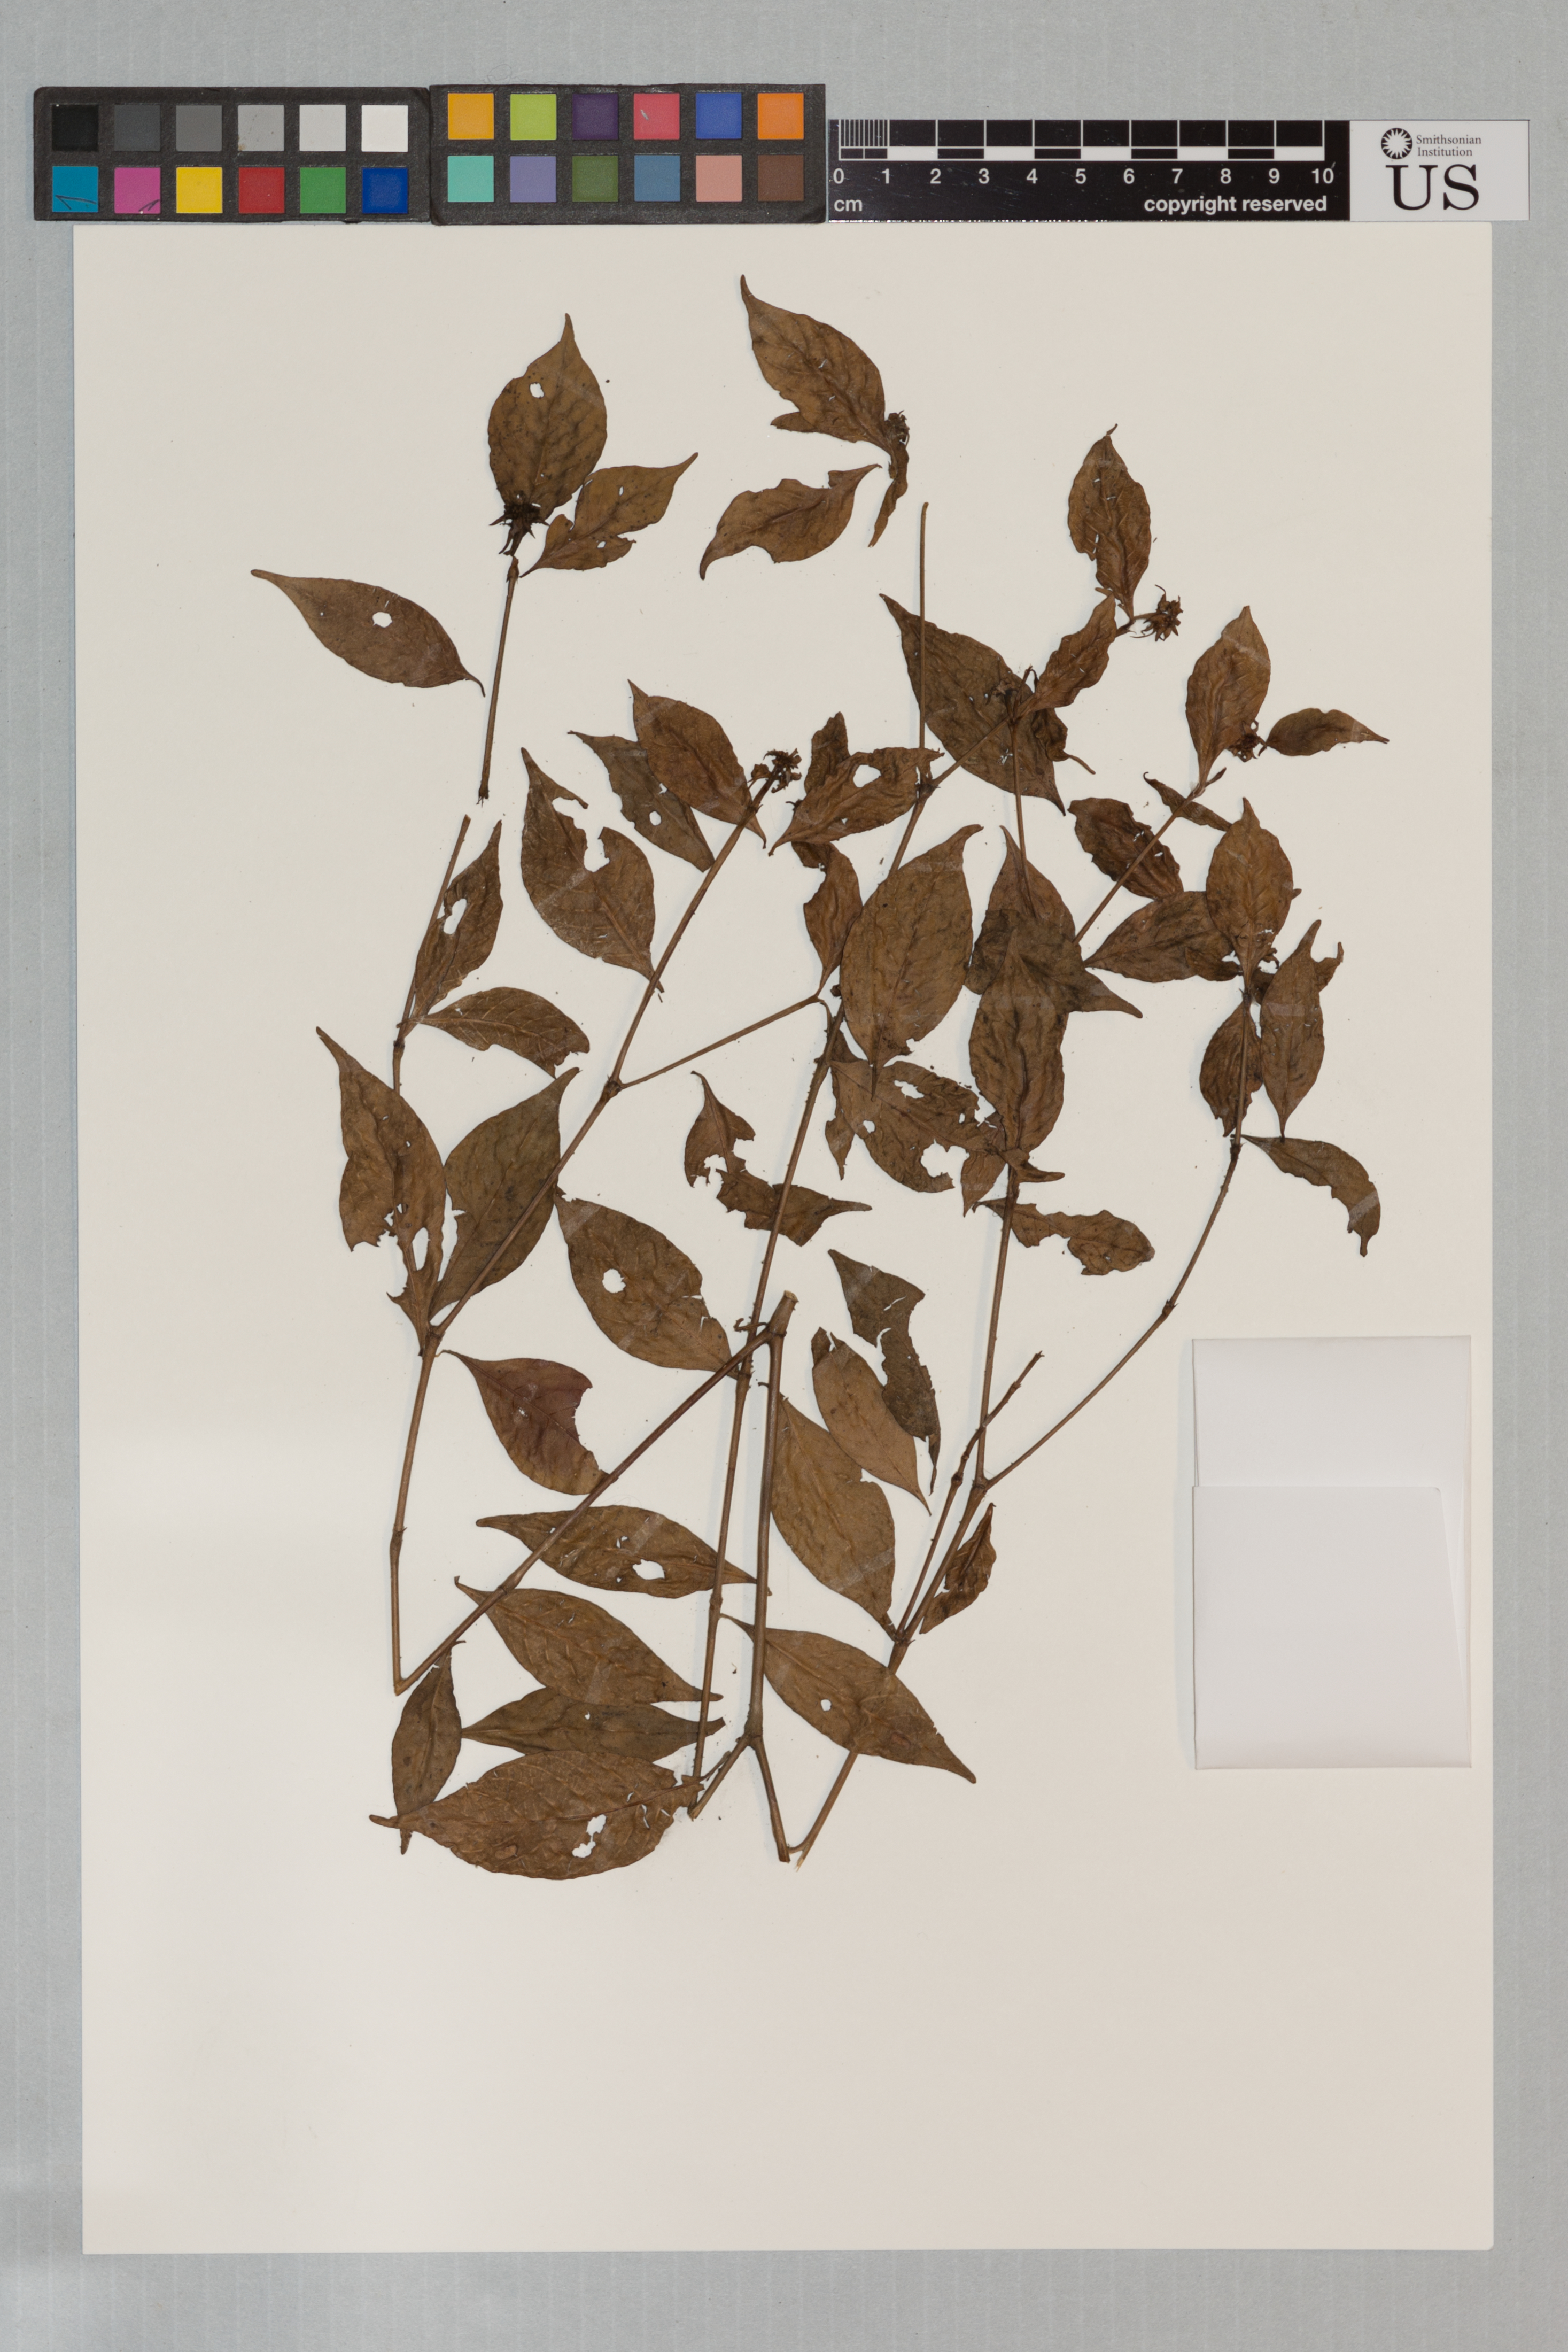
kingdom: Plantae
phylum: Tracheophyta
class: Magnoliopsida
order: Gentianales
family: Rubiaceae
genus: Psychotria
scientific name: Psychotria barbiflora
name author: DC.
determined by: Kirkbride, J. H.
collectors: J. J. Pipoly, G. Gharbarran & G. Samuels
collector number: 11325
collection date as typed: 9 April 1987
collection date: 1987-04-09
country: Guyana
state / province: E. Berbice-Corentyne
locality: Canje River, ± 0.75 km N of Ekwarun River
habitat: Disturbed tall evergreen forest on brown loamy sands. Extremely dry, most trees sterile or in fruit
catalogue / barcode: US 3231050